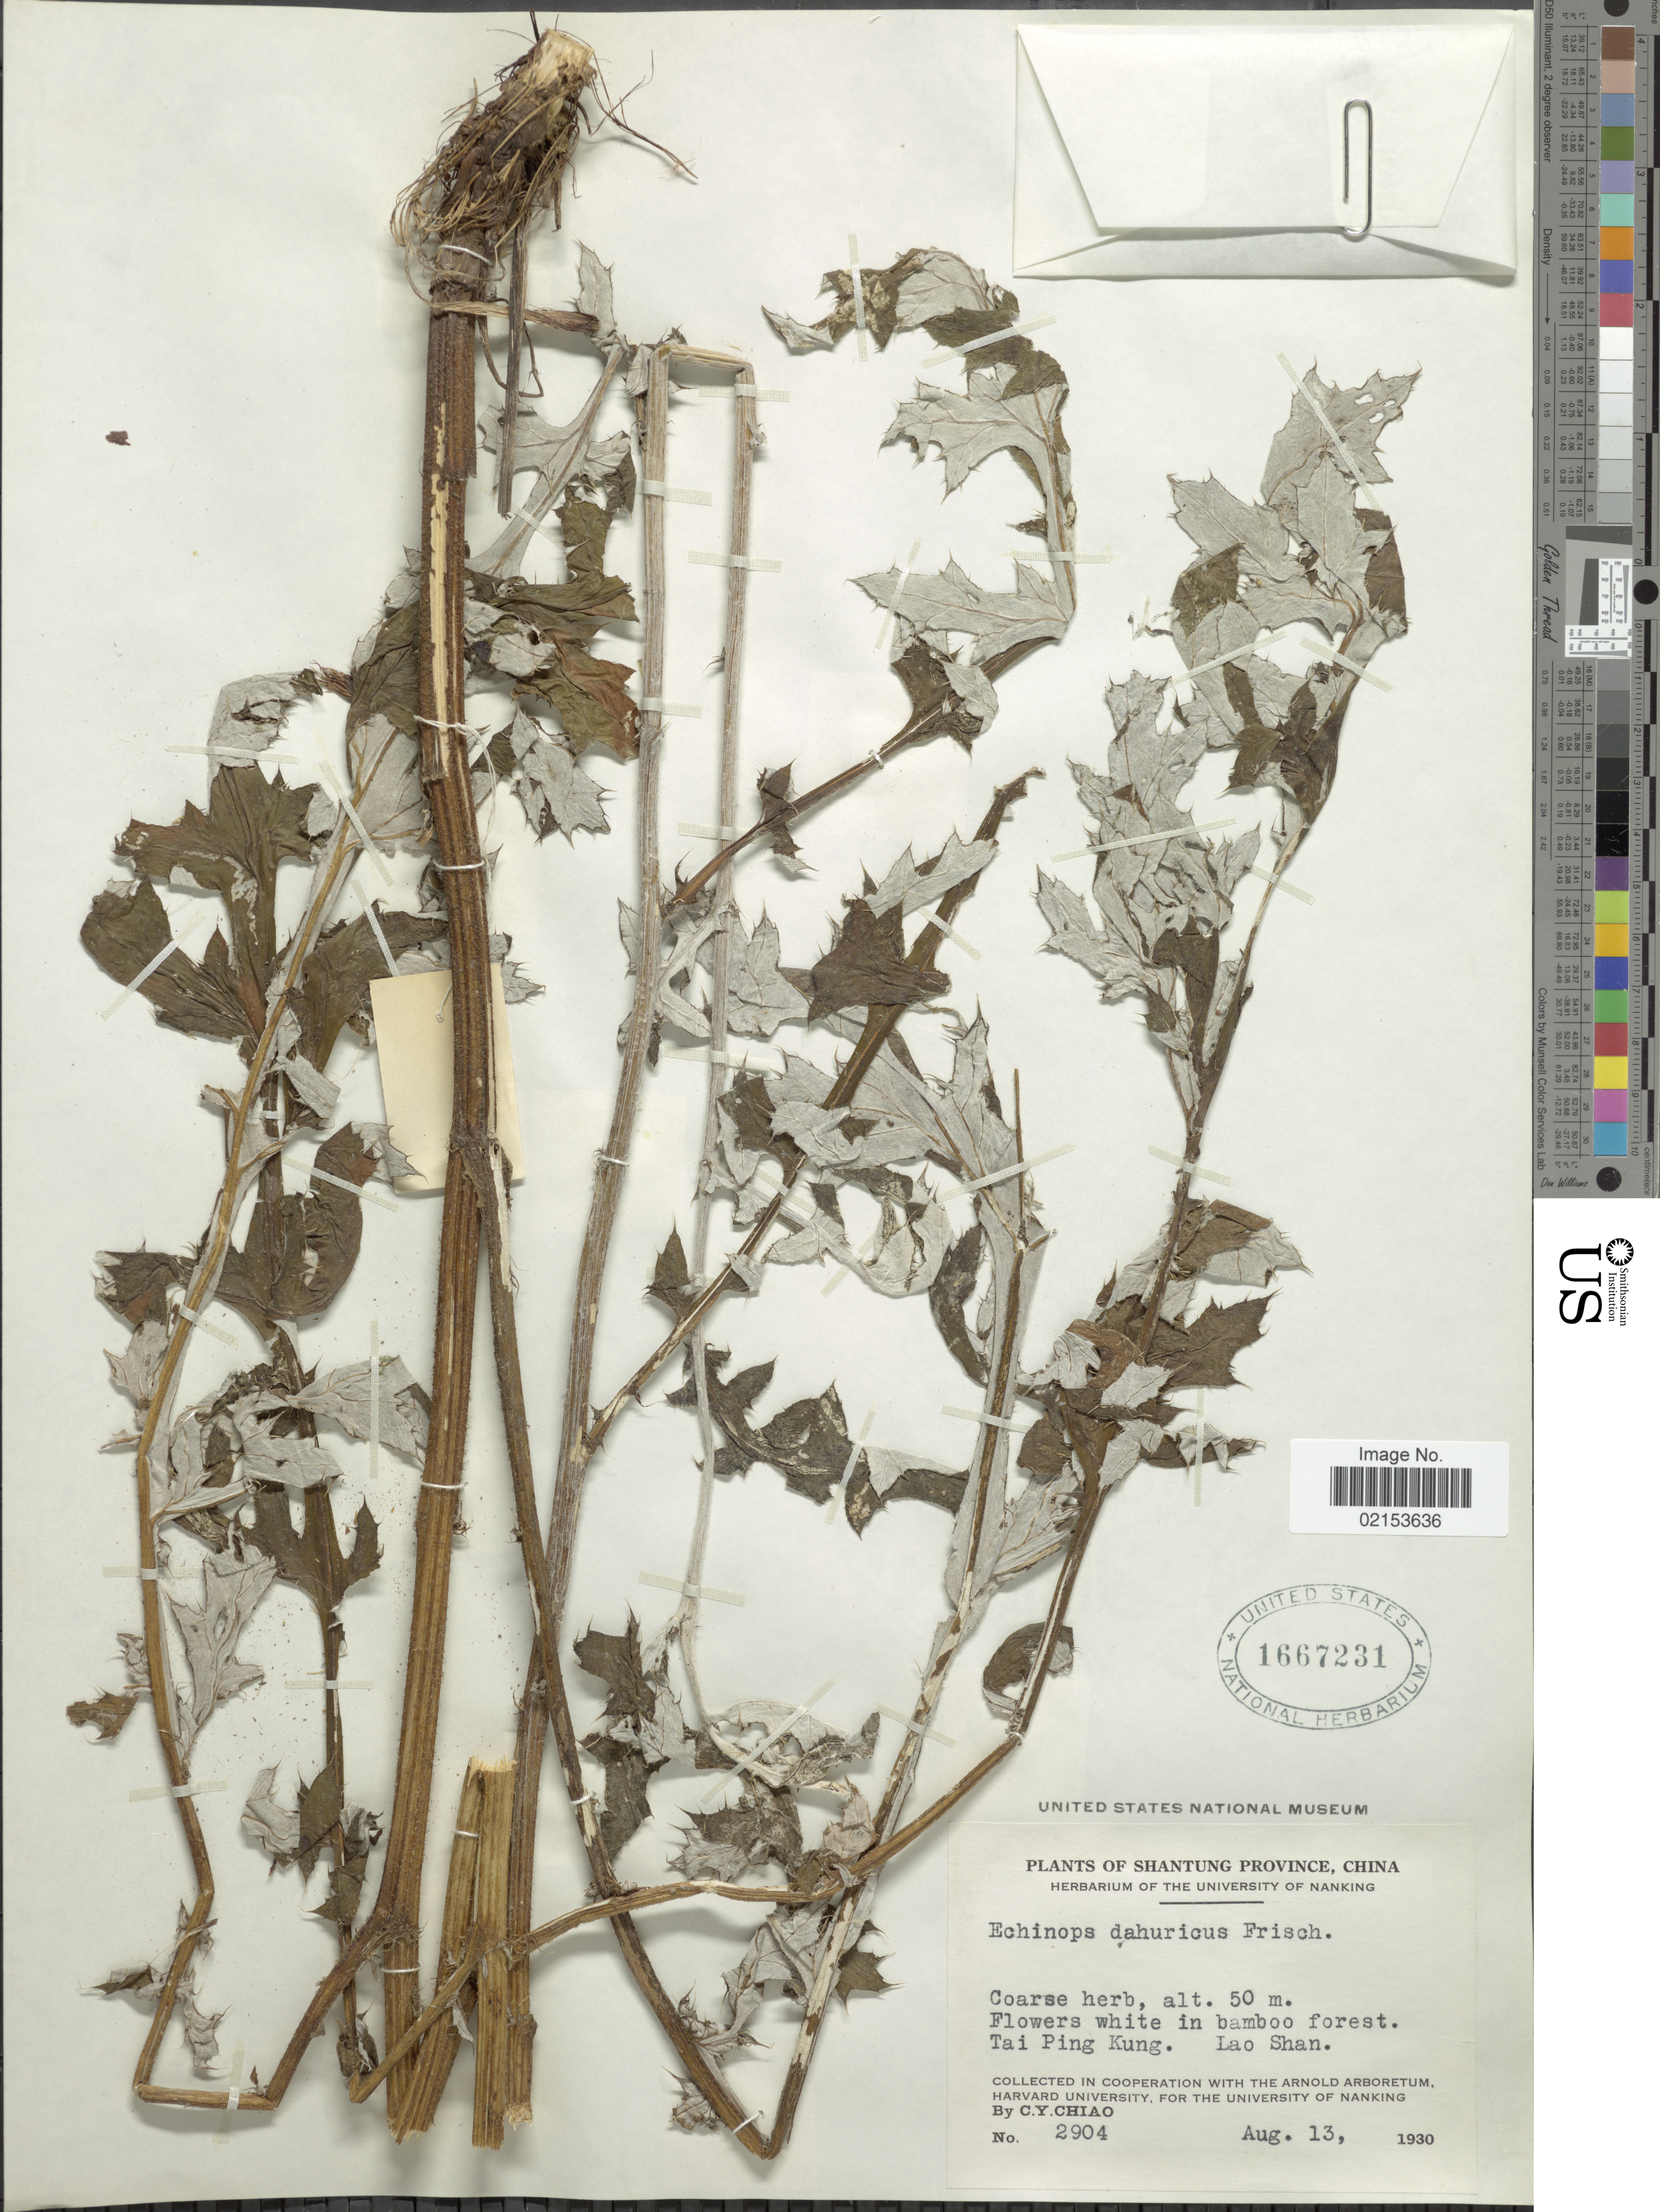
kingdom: Plantae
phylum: Tracheophyta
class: Magnoliopsida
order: Asterales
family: Asteraceae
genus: Echinops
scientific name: Echinops latifolius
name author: Tausch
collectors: C. Y. Chiao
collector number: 2904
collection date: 1930-08-13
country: China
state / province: Shandong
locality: Shantung Province. Tai Ping Kung, Lao Shan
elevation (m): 50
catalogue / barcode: US 1667231